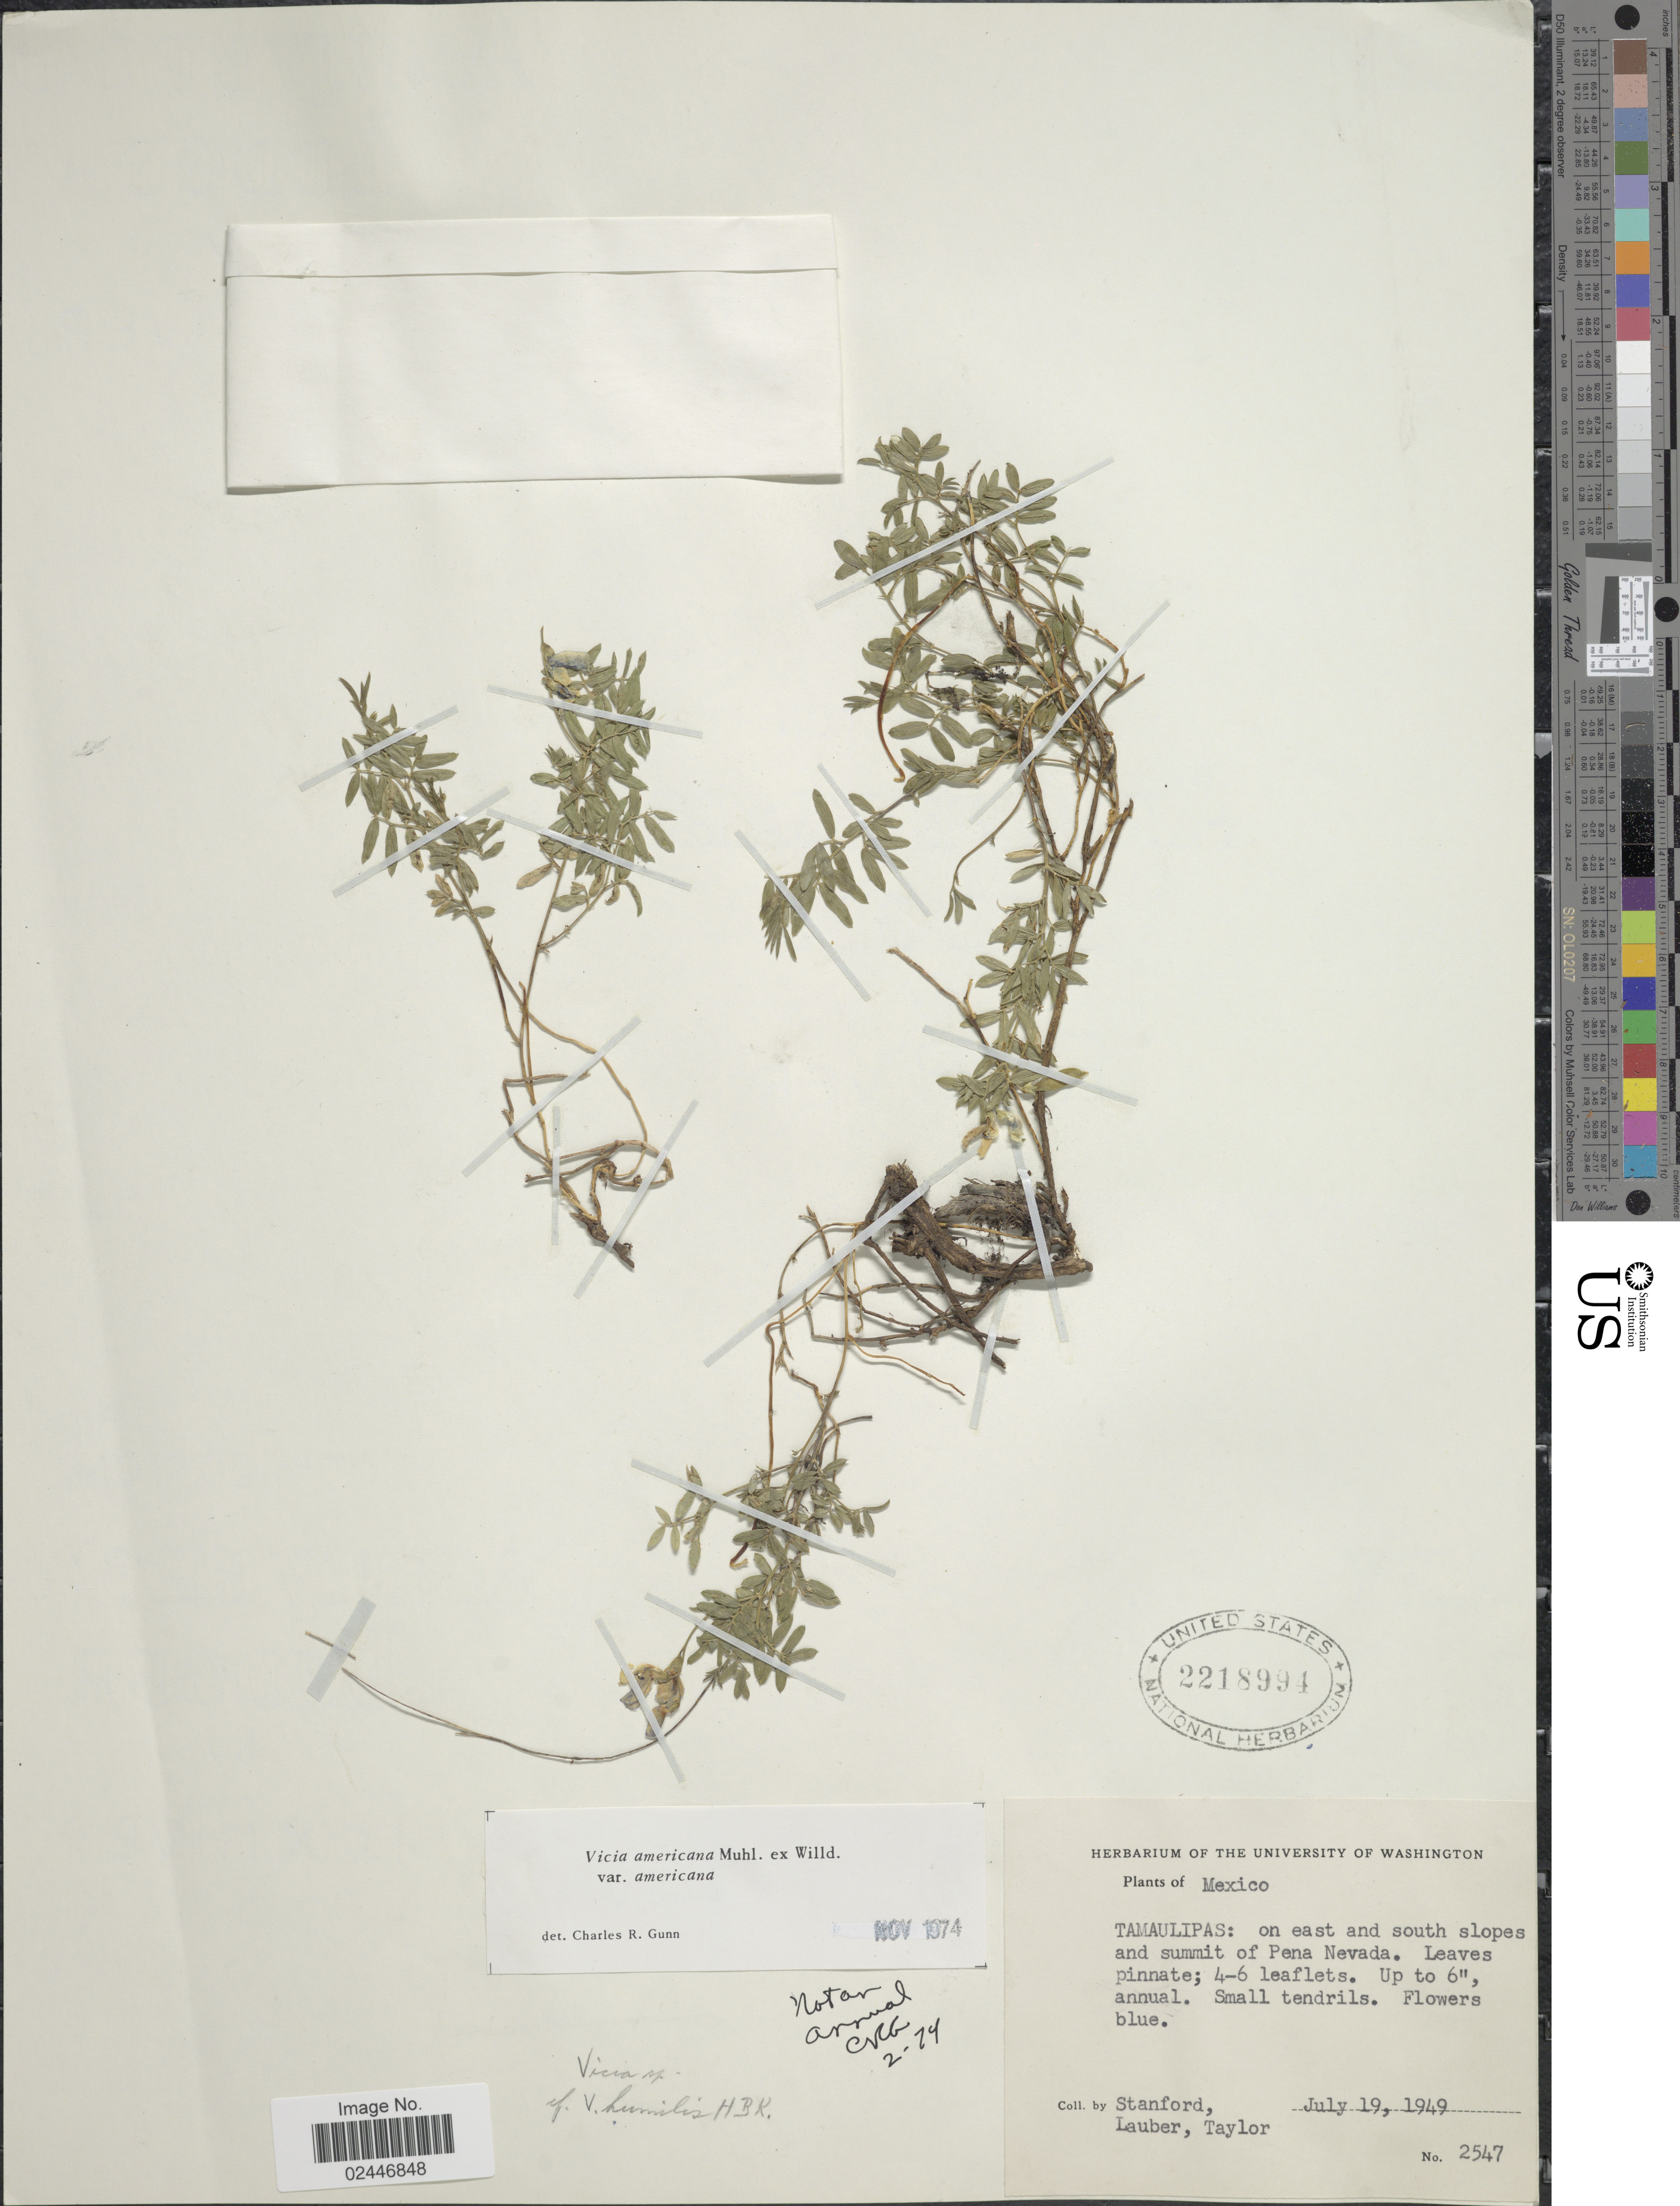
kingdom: Plantae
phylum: Tracheophyta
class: Magnoliopsida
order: Fabales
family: Fabaceae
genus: Vicia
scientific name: Vicia americana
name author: Muhl. ex Willd.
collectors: -. Stanford, Lauber, -- & -- Taylor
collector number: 2547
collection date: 1949-07-19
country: Mexico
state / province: Tamaulipas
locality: On east and south slopes and summit of Pena Nevada.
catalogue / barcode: US 2218994